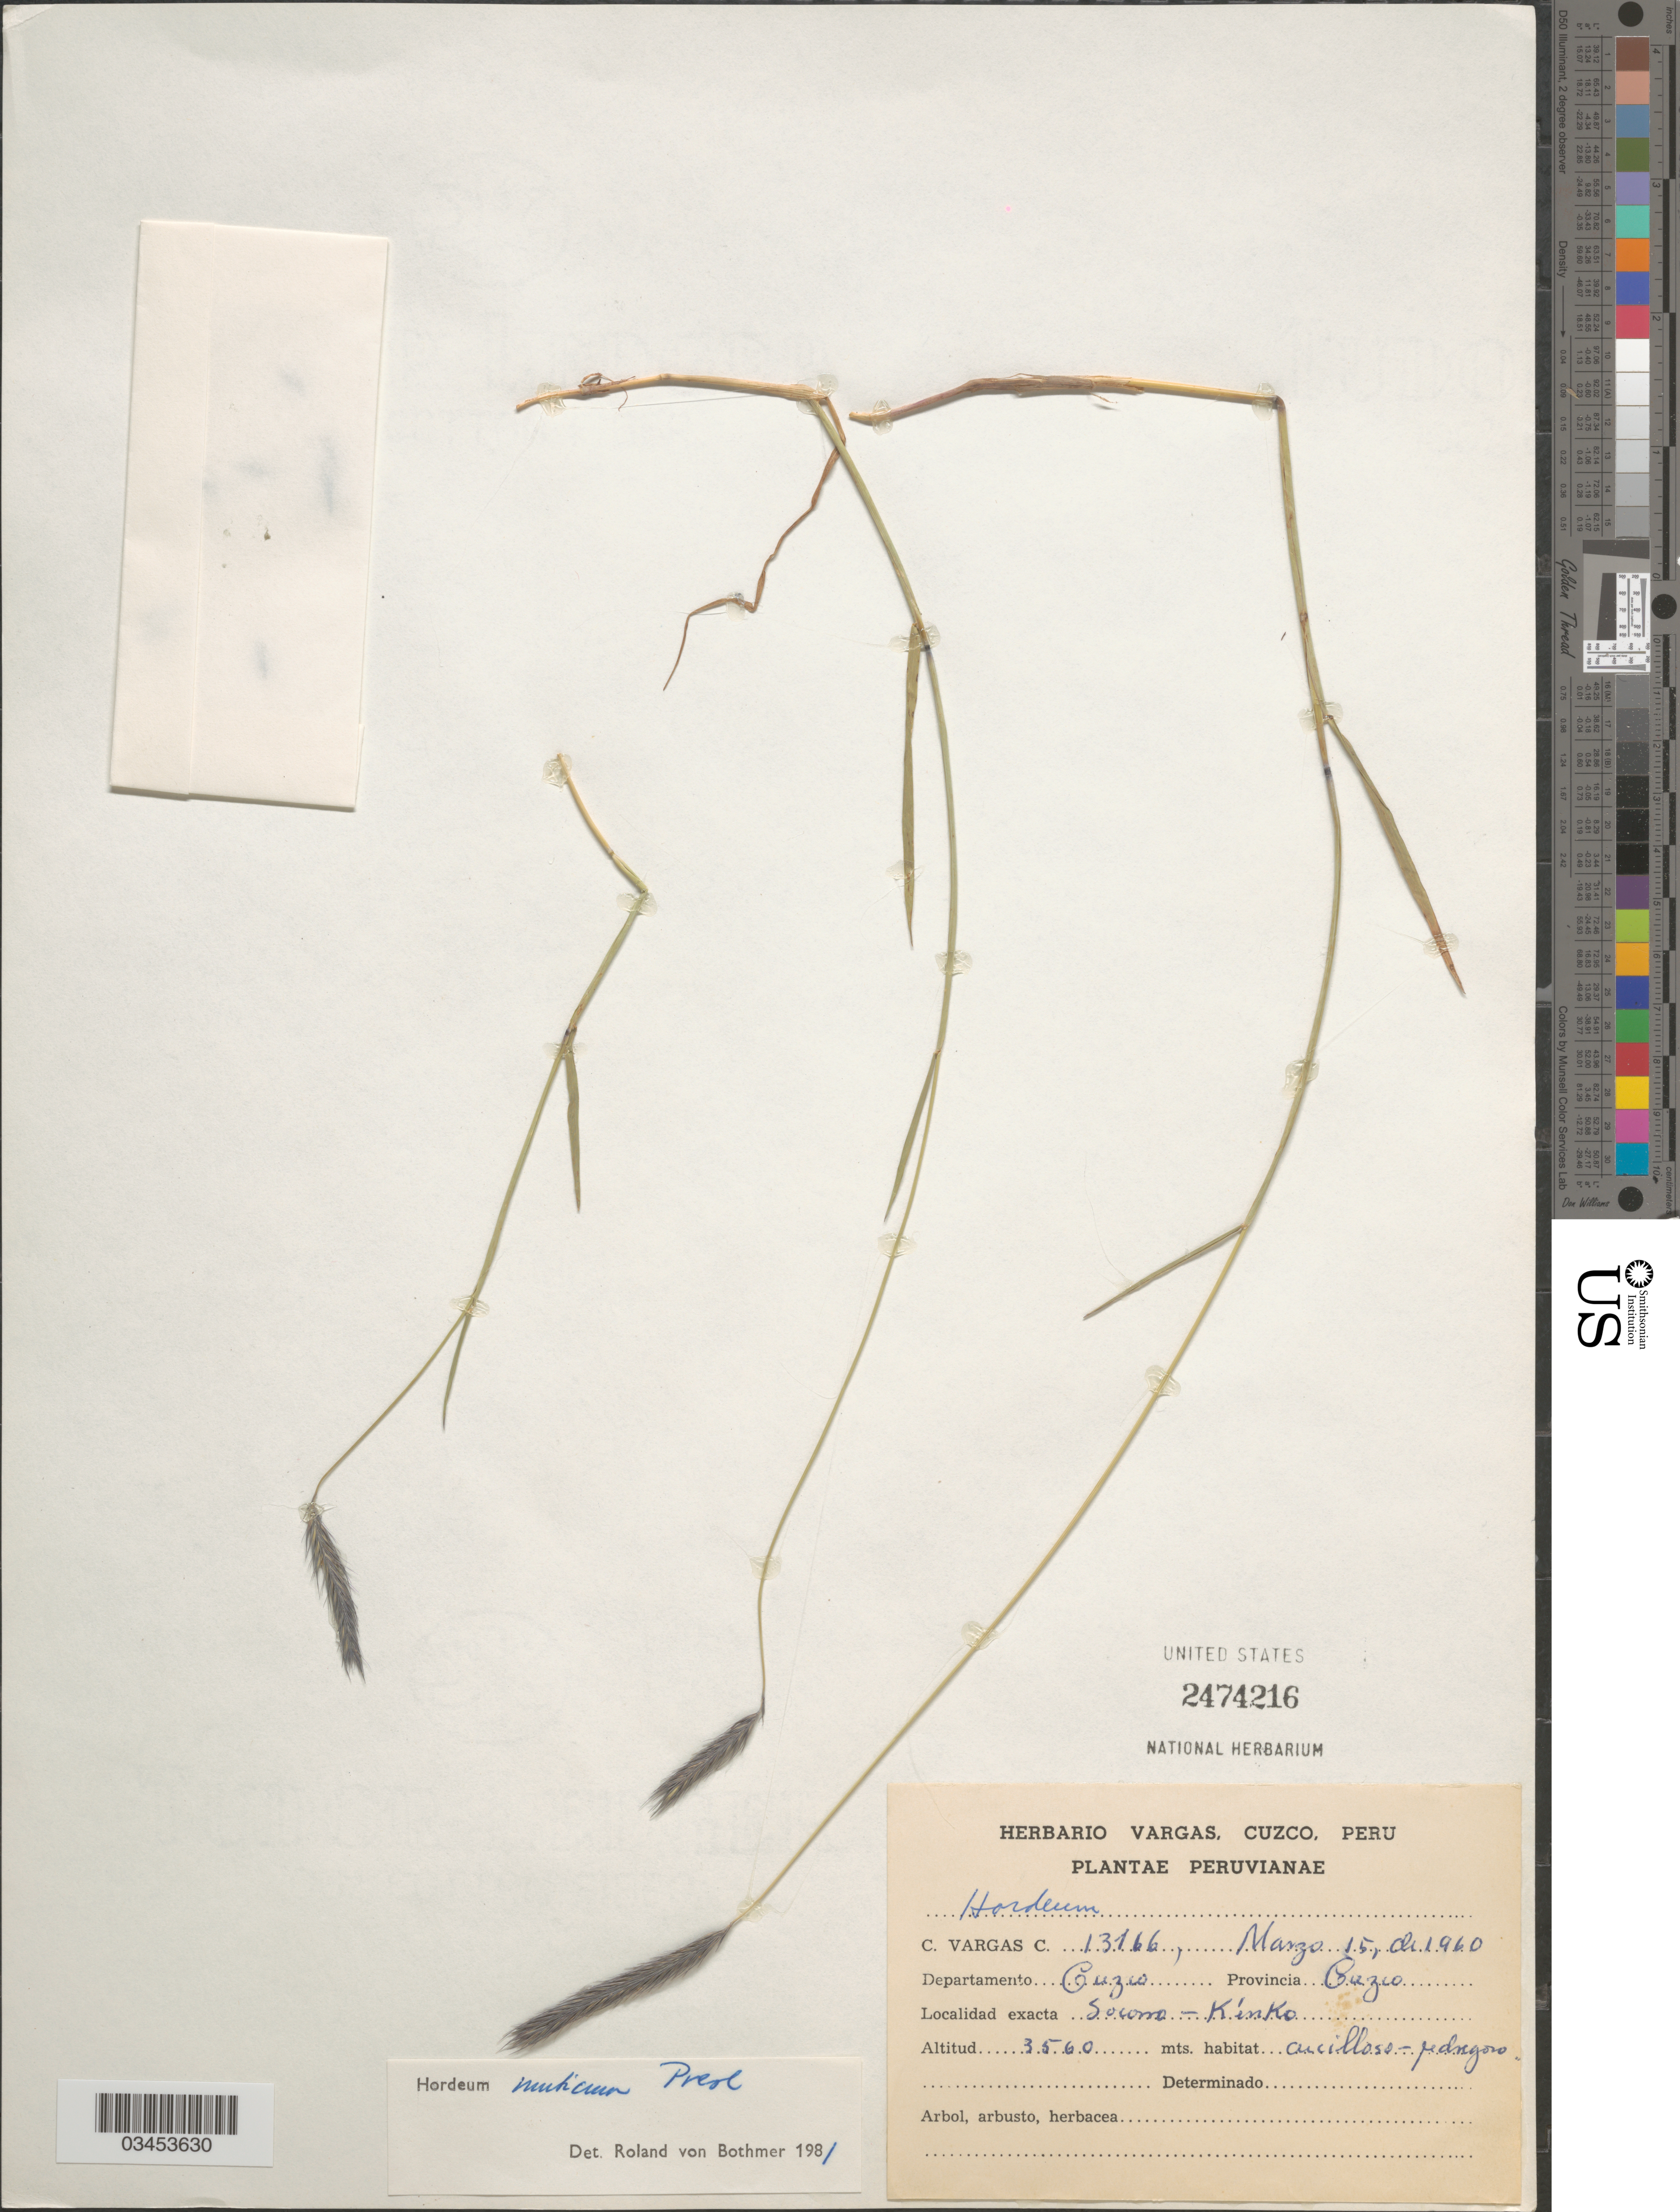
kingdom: Plantae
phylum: Tracheophyta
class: Liliopsida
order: Poales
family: Poaceae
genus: Hordeum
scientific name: Hordeum muticum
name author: J. Presl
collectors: C. Vargas Calderón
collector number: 13166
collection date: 1960-03-15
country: Peru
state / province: Cusco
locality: Departamento Cuzco. Socorro-Kínko.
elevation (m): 3560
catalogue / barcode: US 2474216